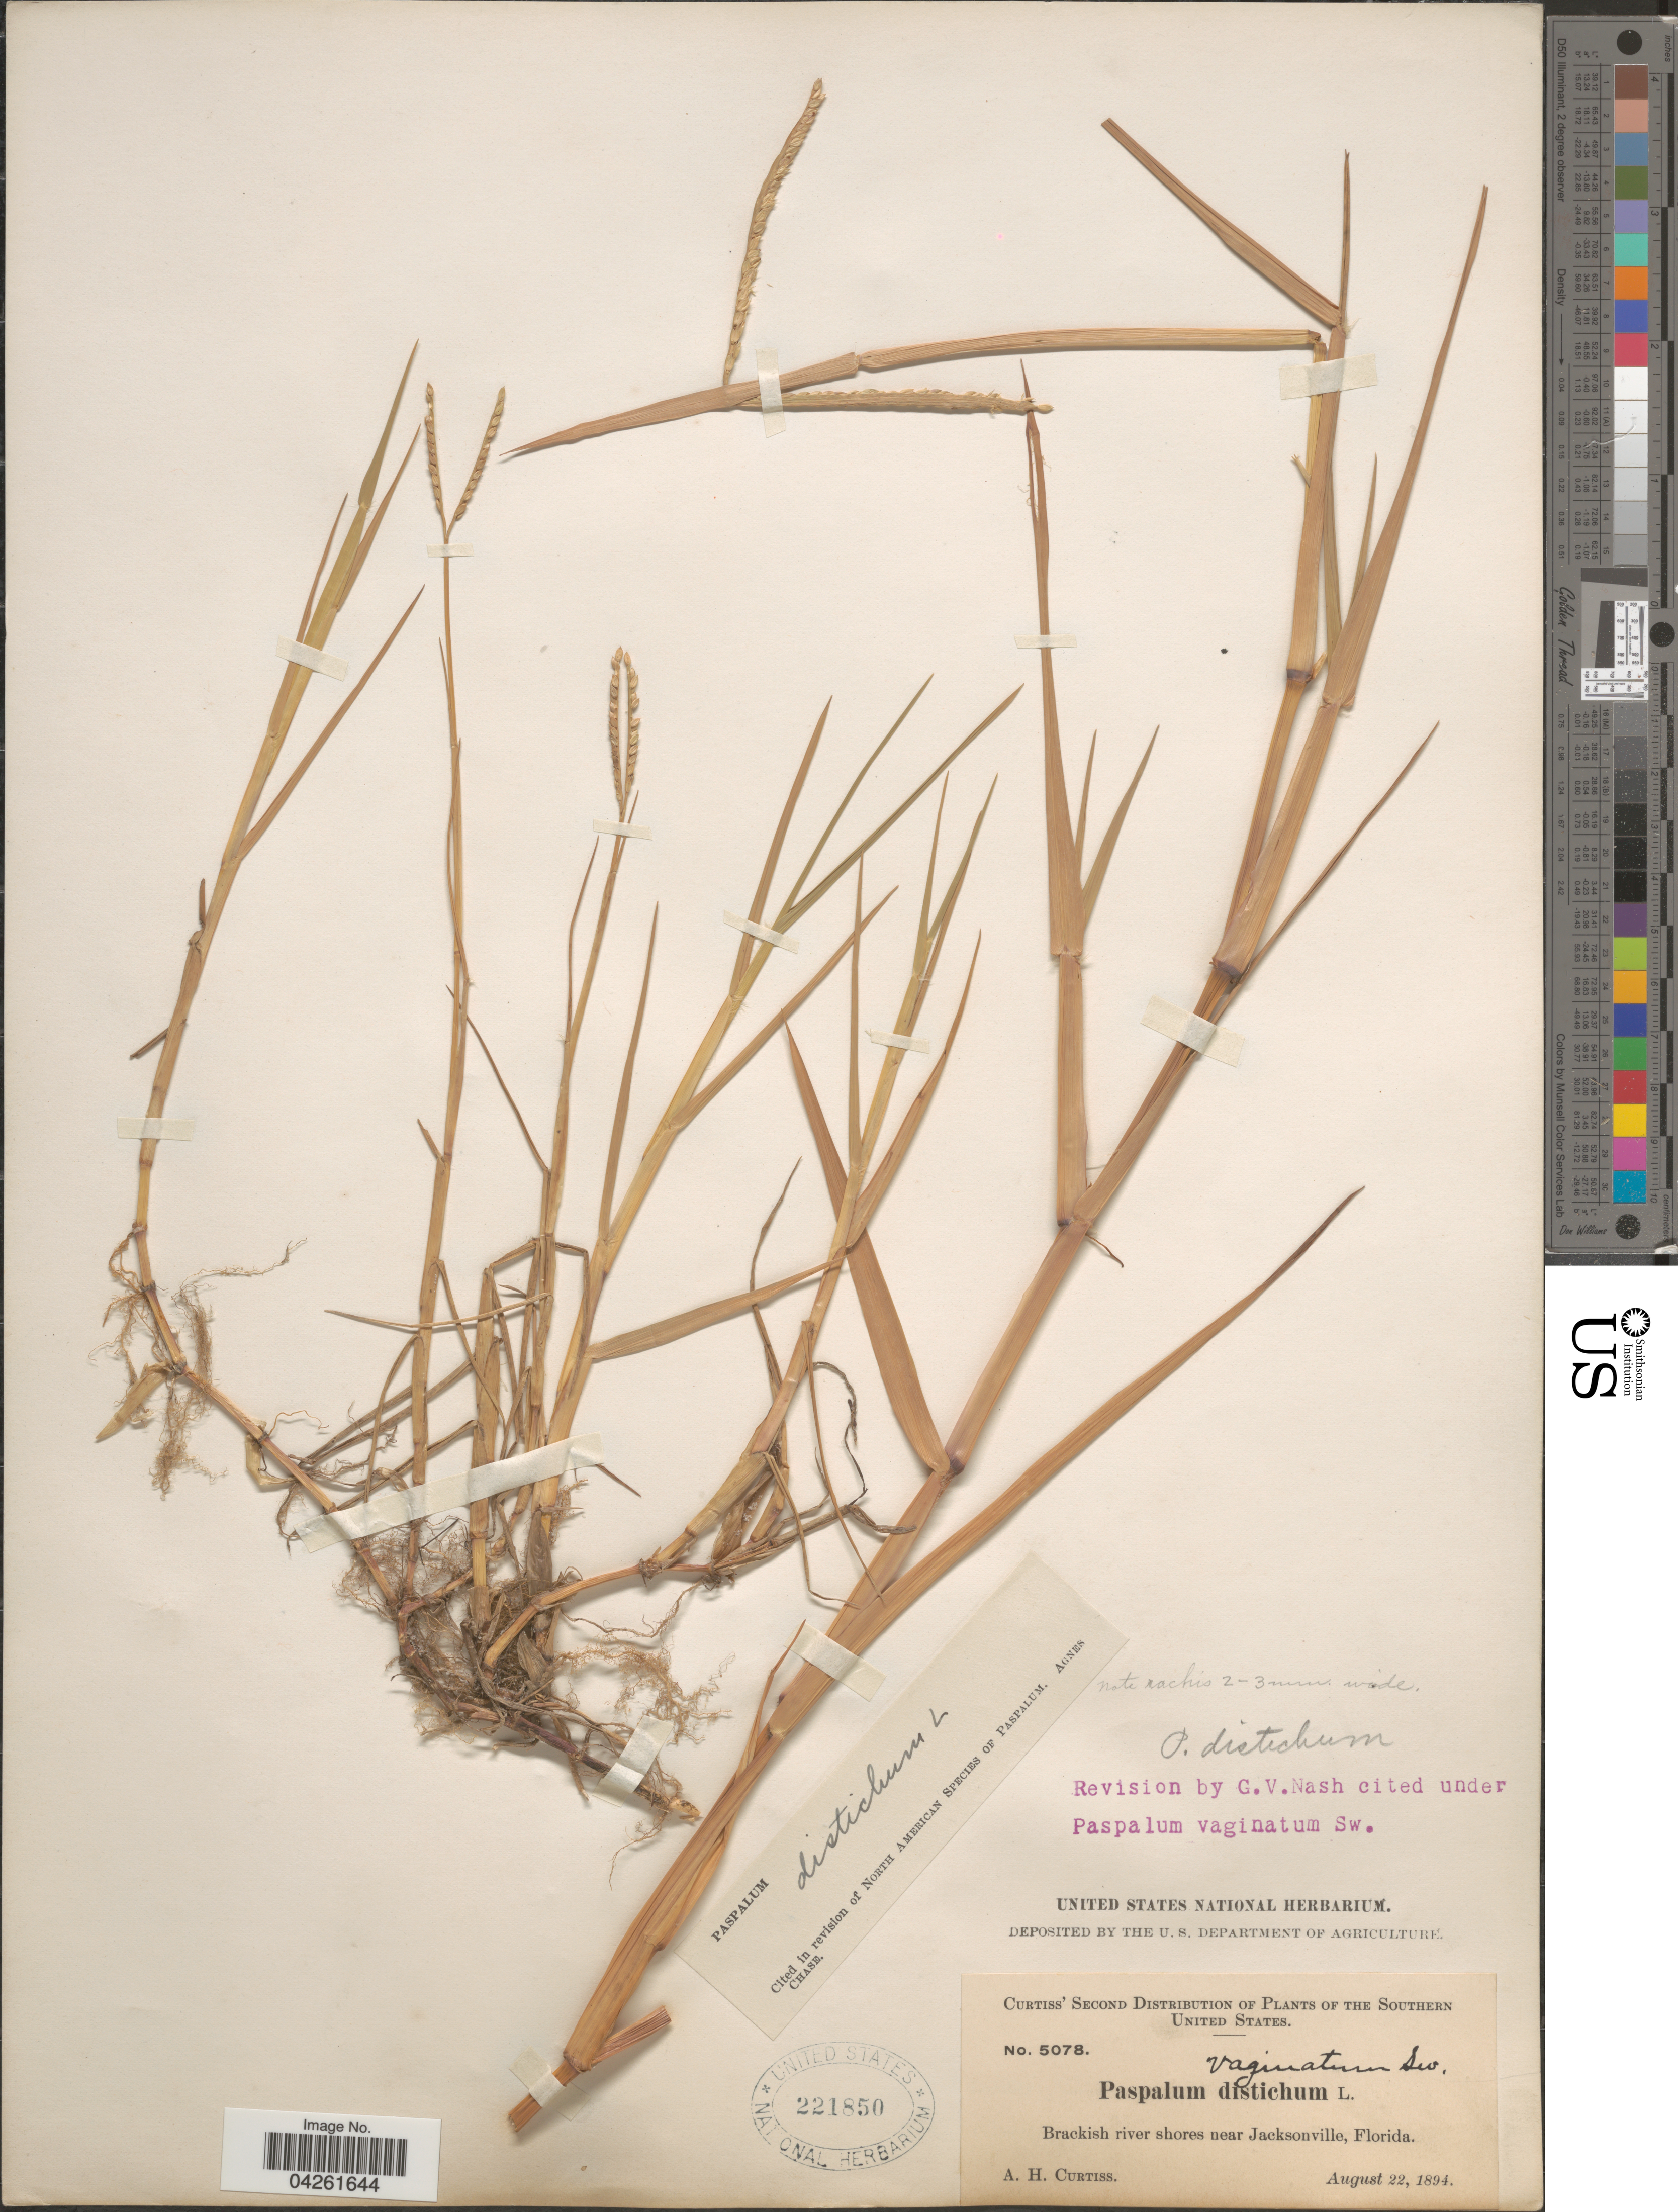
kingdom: Plantae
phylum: Tracheophyta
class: Liliopsida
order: Poales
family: Poaceae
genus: Paspalum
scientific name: Paspalum distichum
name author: L.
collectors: A. H. Curtiss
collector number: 5078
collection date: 1894-08-22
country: United States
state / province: Florida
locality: The Southern United States. Brackish river shores near Jacksonville.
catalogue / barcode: US 221850